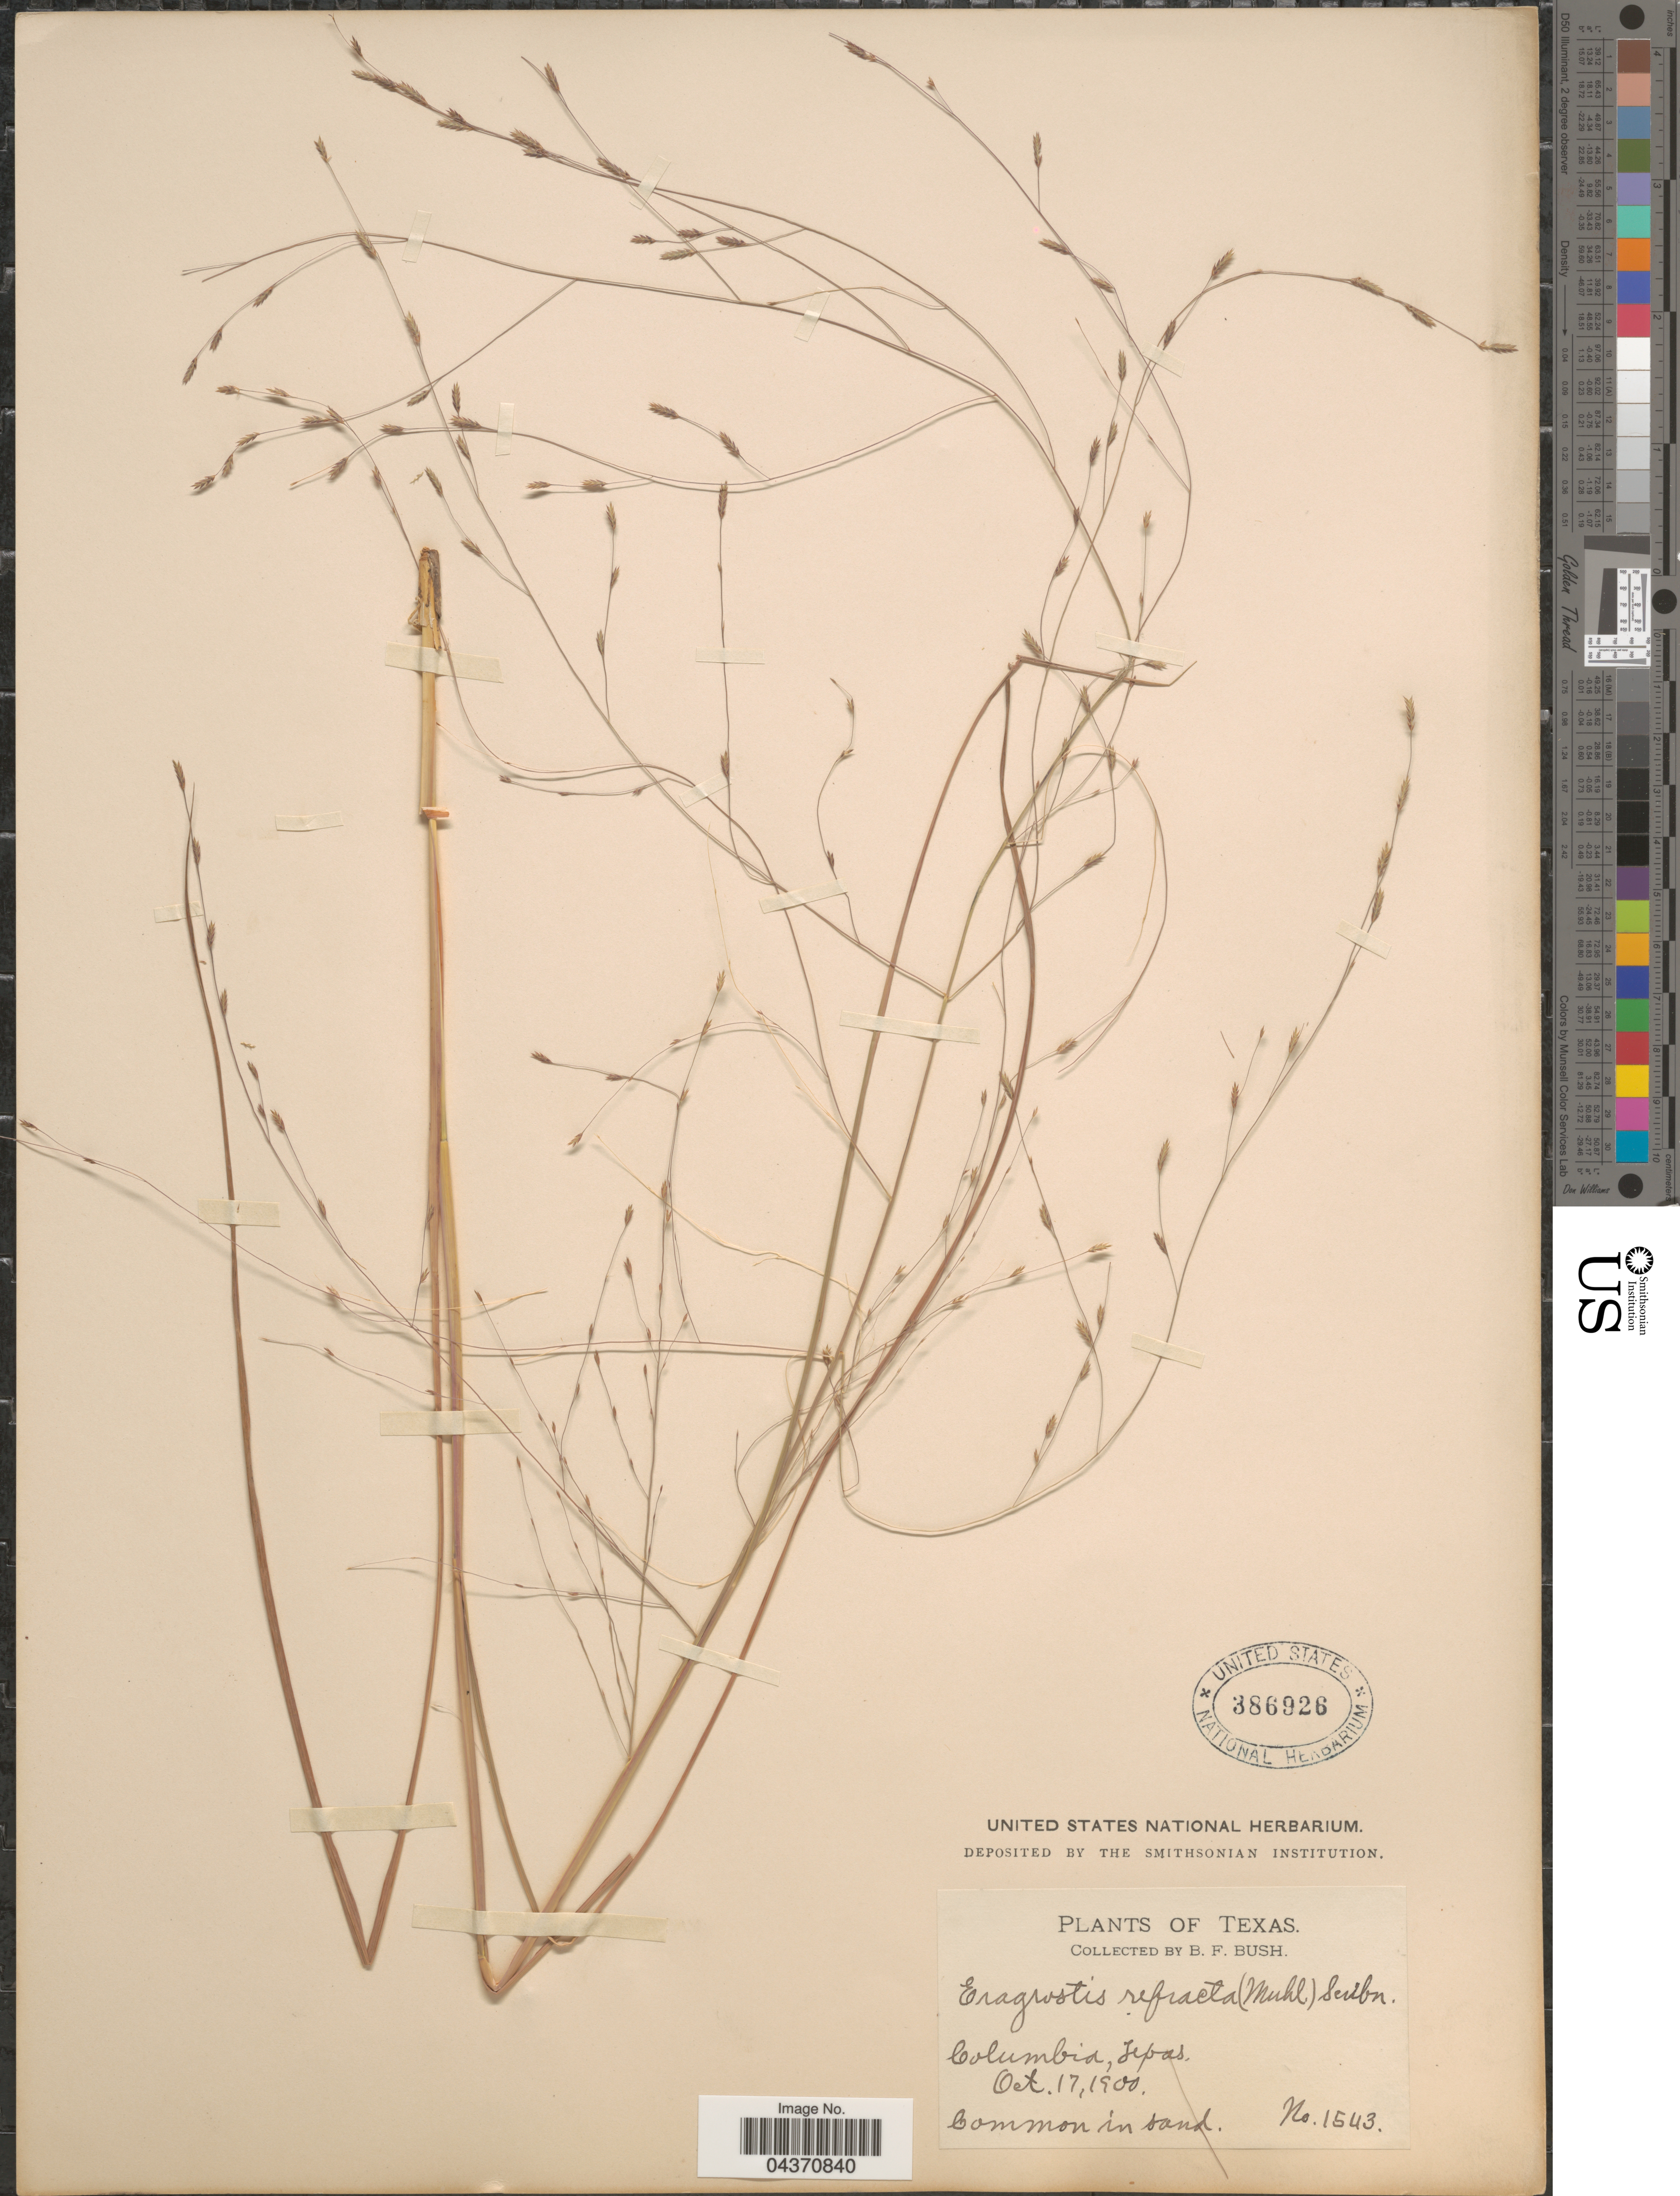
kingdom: Plantae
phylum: Tracheophyta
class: Liliopsida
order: Poales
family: Poaceae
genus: Eragrostis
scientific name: Eragrostis refracta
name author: (Muhl.) Scribn.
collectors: B. F. Bush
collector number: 1543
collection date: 1900-10-17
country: United States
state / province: Texas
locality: Columbia.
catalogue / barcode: US 386926